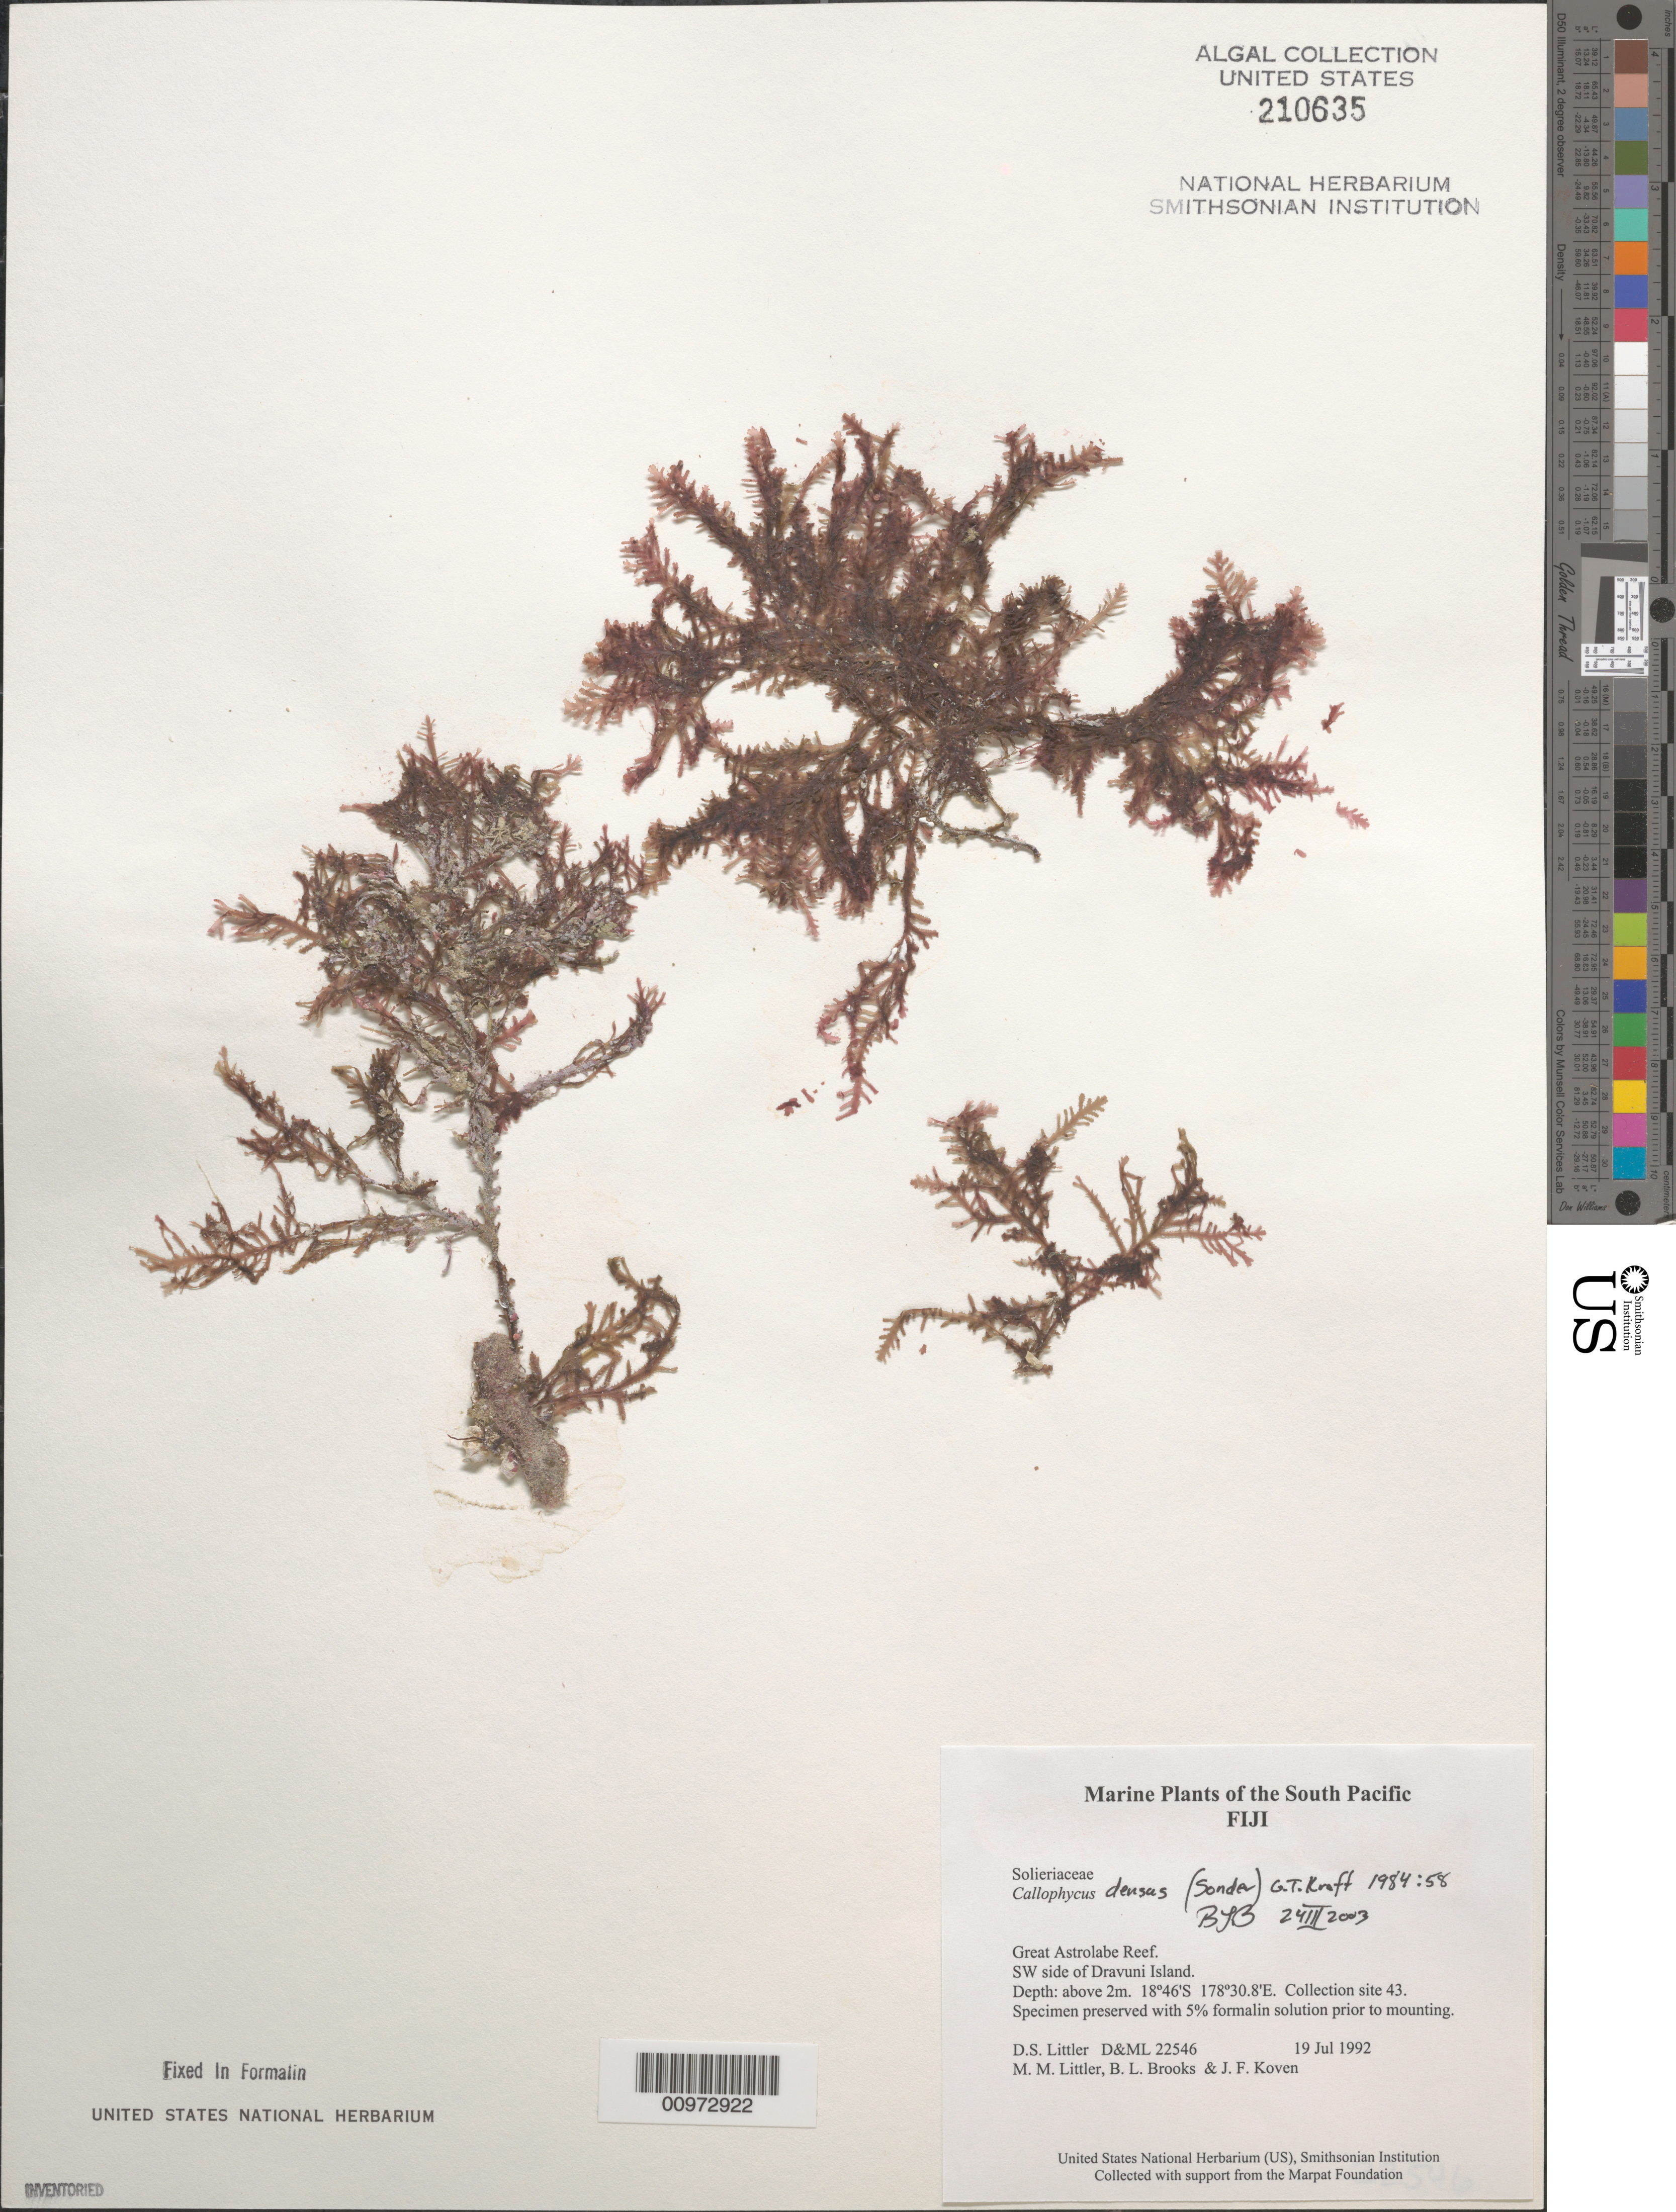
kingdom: Plantae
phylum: Rhodophyta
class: Florideophyceae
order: Gigartinales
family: Solieriaceae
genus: Callophycus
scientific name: Callophycus densus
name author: (Sond.) G.T.Kraft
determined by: Brooks, B. L., (BOT), Smithsonian Institution - National Museum of Natural History (UNITED STATES)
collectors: D. S. Littler, M. M. Littler, B. Brooks & J. Koven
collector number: D&ML 22546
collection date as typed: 19 Jul 1992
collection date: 1992-07-19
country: Fiji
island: Dravuni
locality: Great Astrolabe Reef, southwest side of island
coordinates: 18 46'S, 178 30.8'E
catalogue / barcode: US 210635